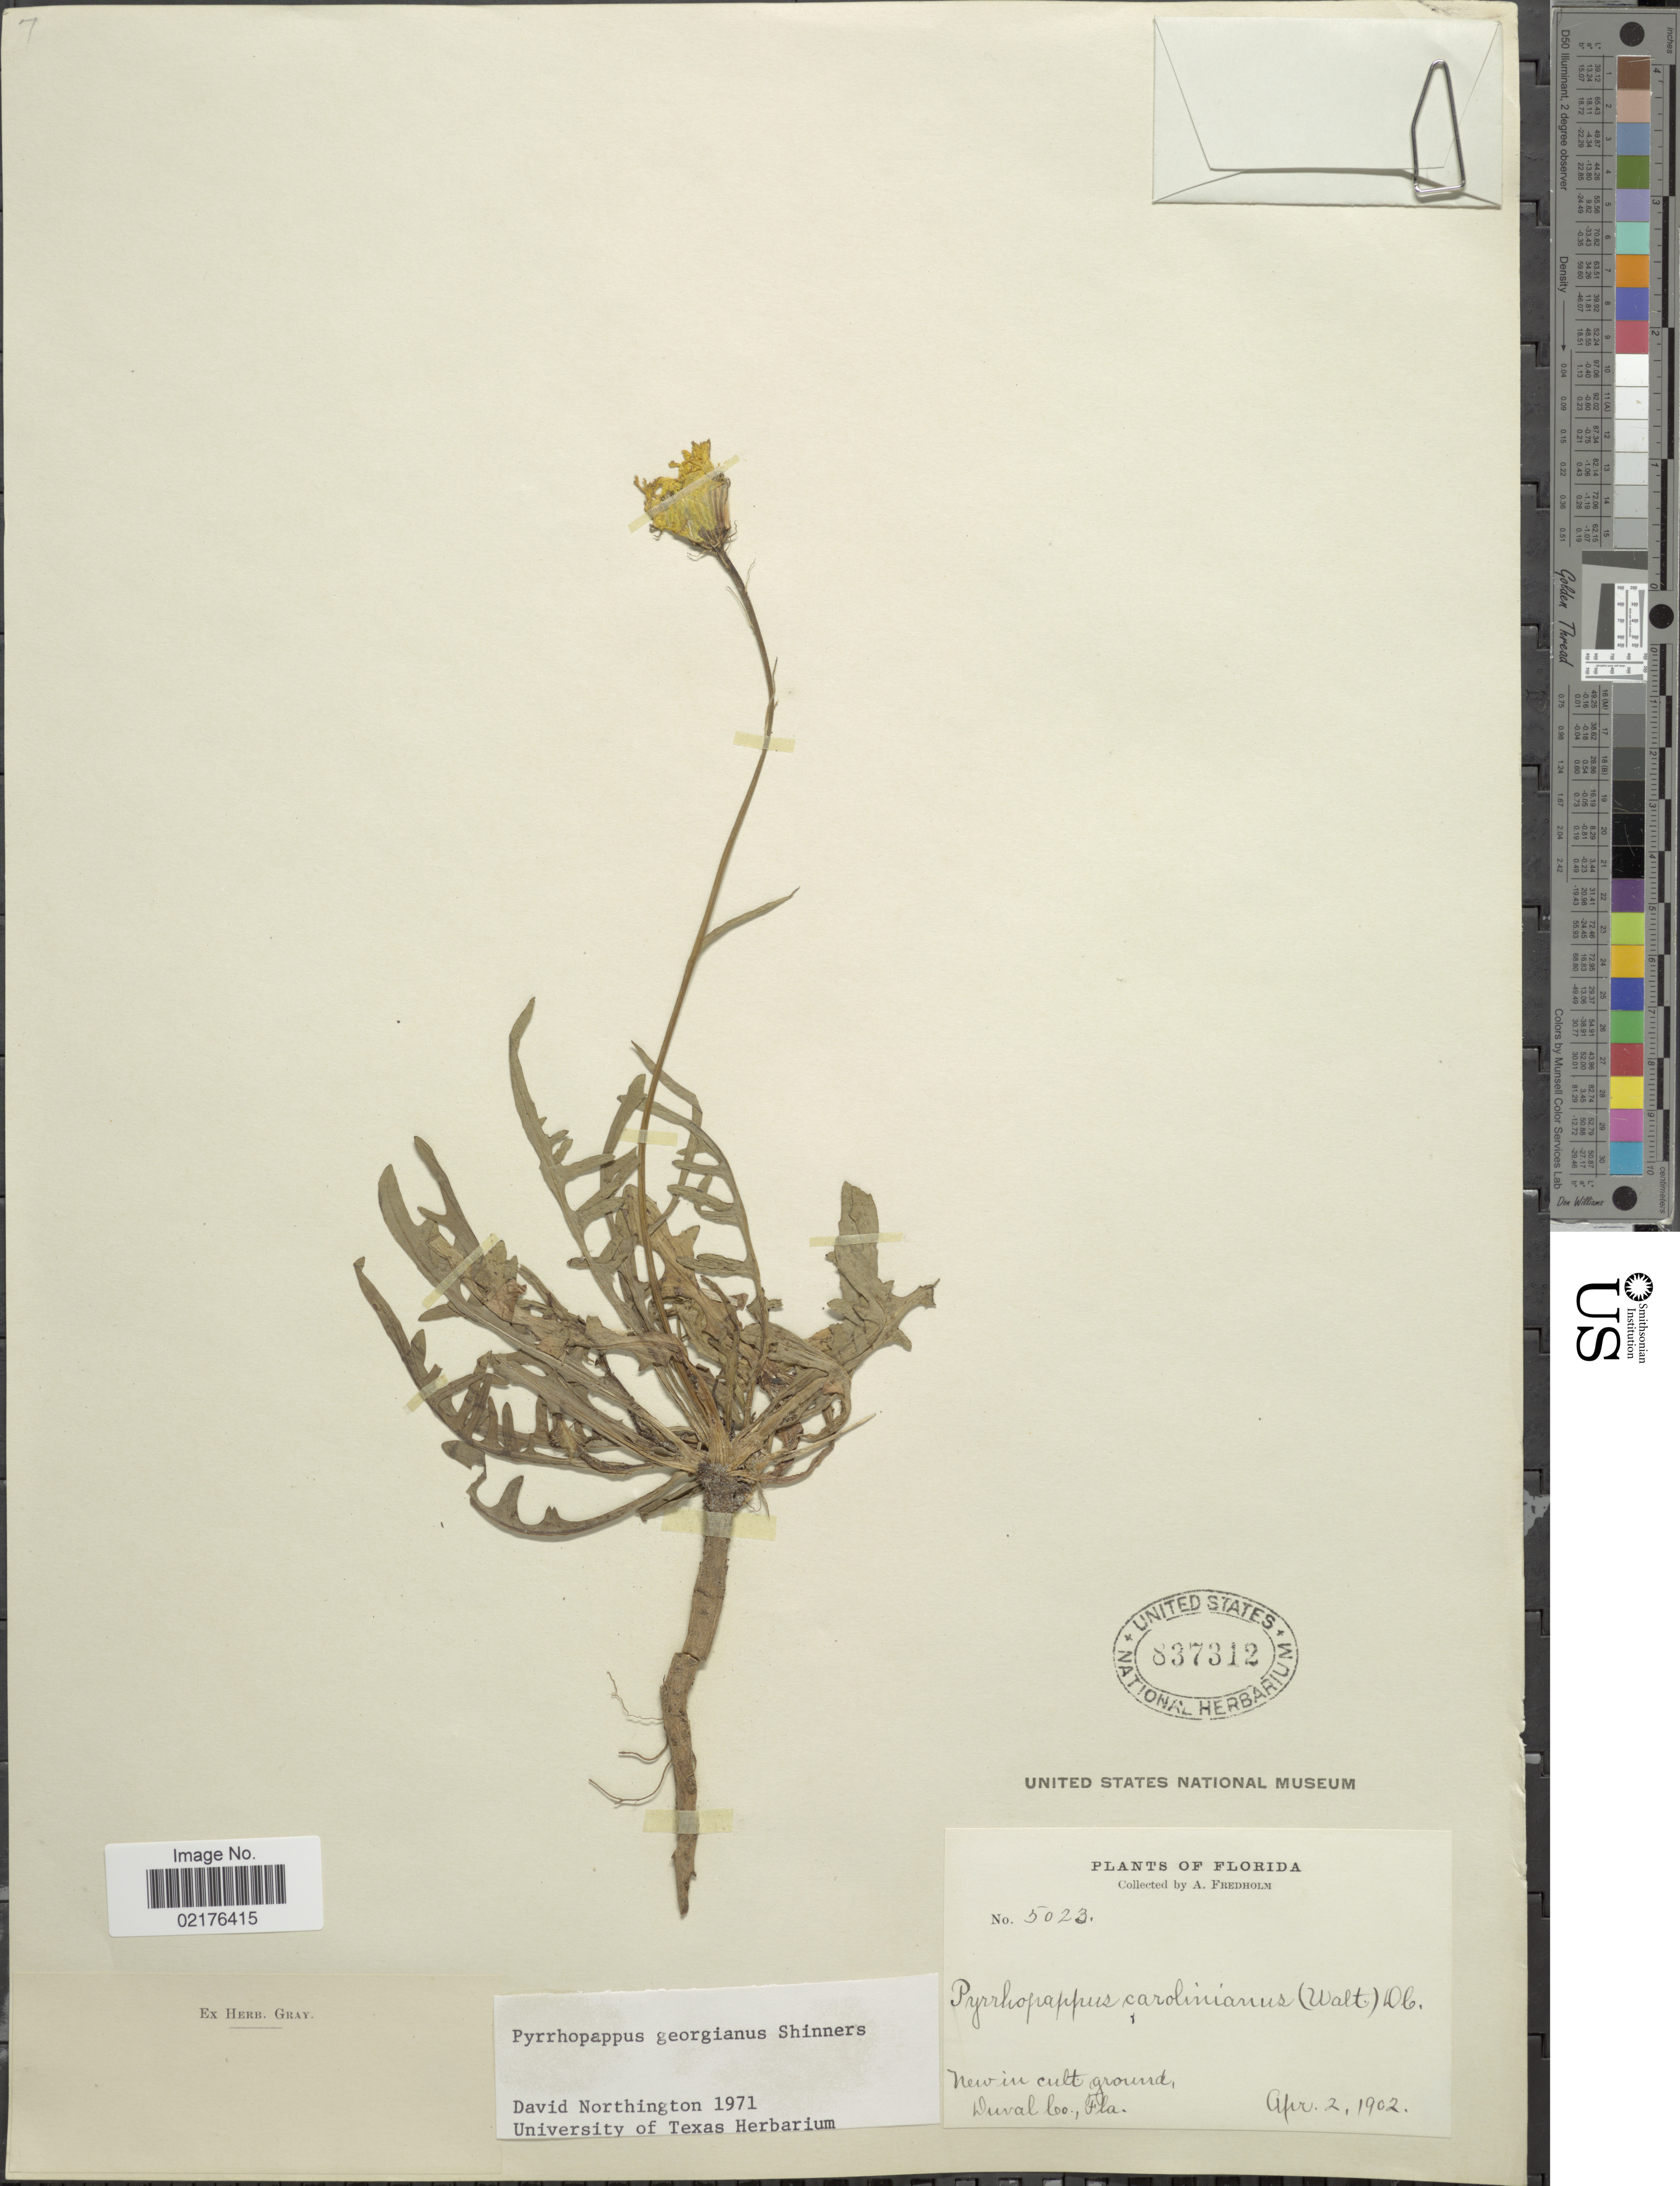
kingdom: Plantae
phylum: Tracheophyta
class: Magnoliopsida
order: Asterales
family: Asteraceae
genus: Pyrrhopappus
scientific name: Pyrrhopappus carolinianus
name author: (Walter) DC.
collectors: A. Fredholm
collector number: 5023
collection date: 1902-04-02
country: United States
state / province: Florida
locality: New in cult ground, Duval Co., Fla.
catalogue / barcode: US 837312